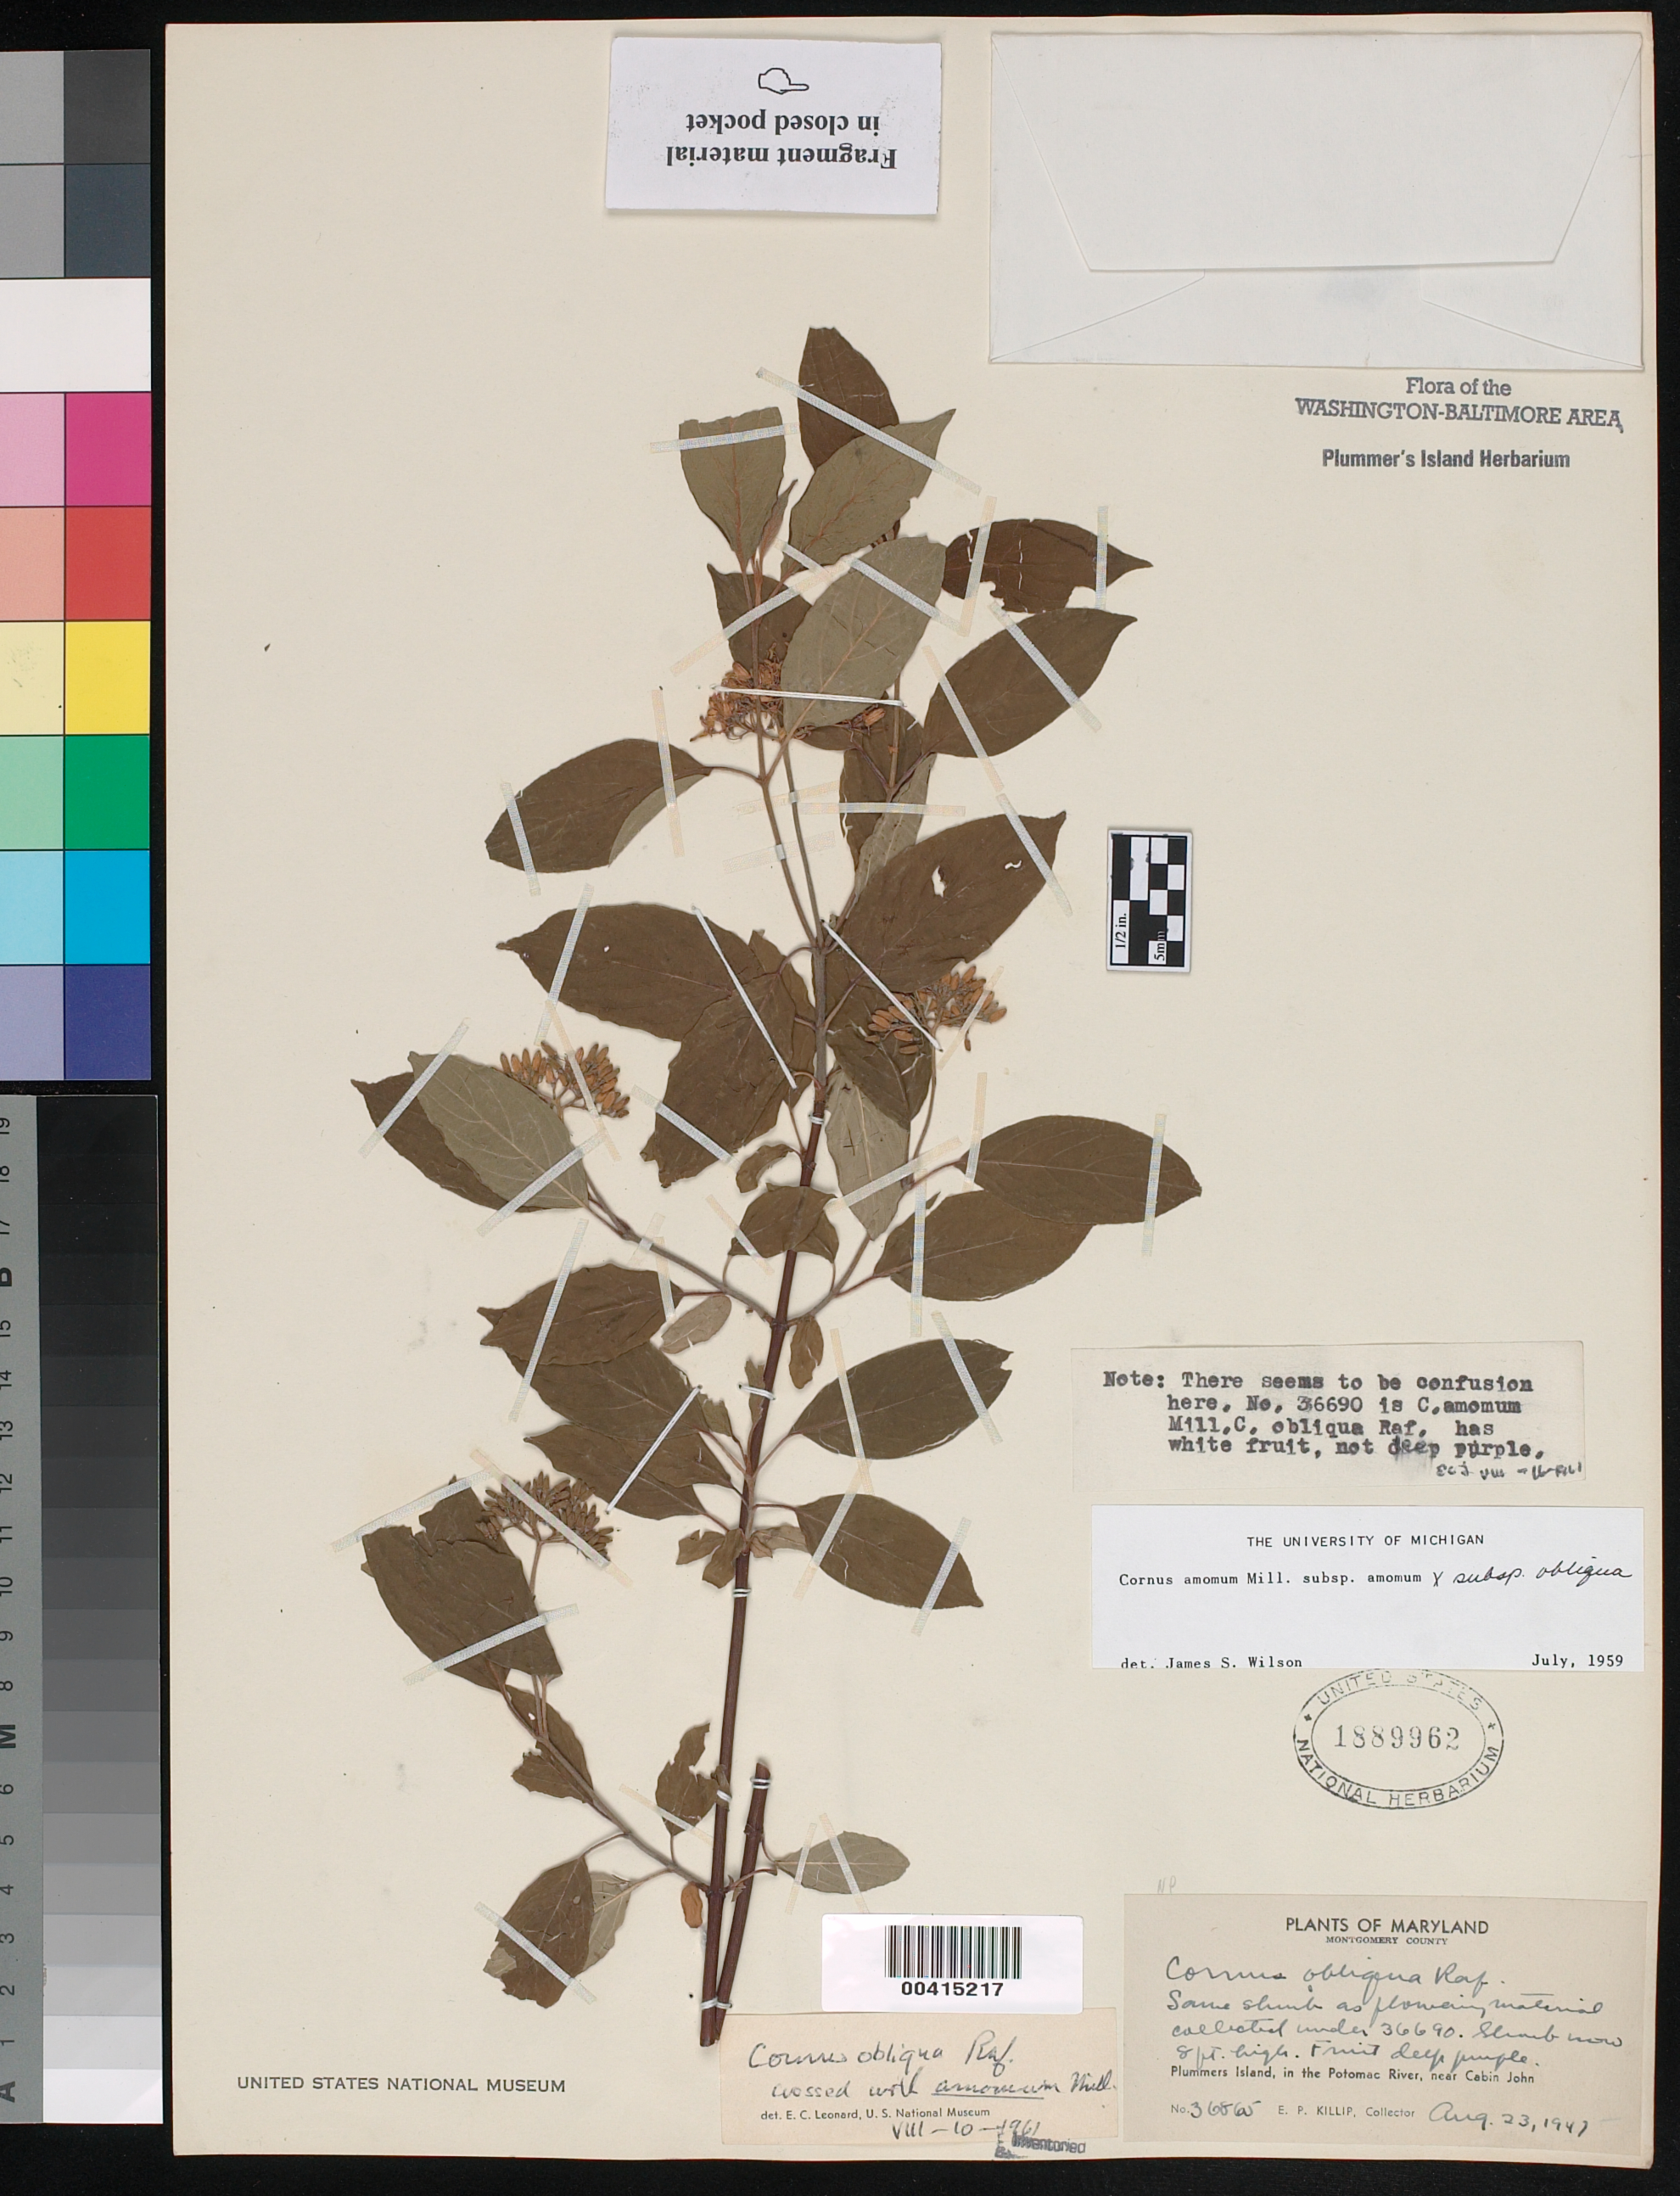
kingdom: Plantae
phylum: Tracheophyta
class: Magnoliopsida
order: Cornales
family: Cornaceae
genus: Cornus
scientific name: Cornus amomum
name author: Mill.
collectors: E. P. Killip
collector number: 36865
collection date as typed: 23 Aug 1947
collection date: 1947-08-23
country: United States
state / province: Maryland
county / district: Montgomery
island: Plummers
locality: Plummer's Island C. & O. Canal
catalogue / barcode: US 1889962